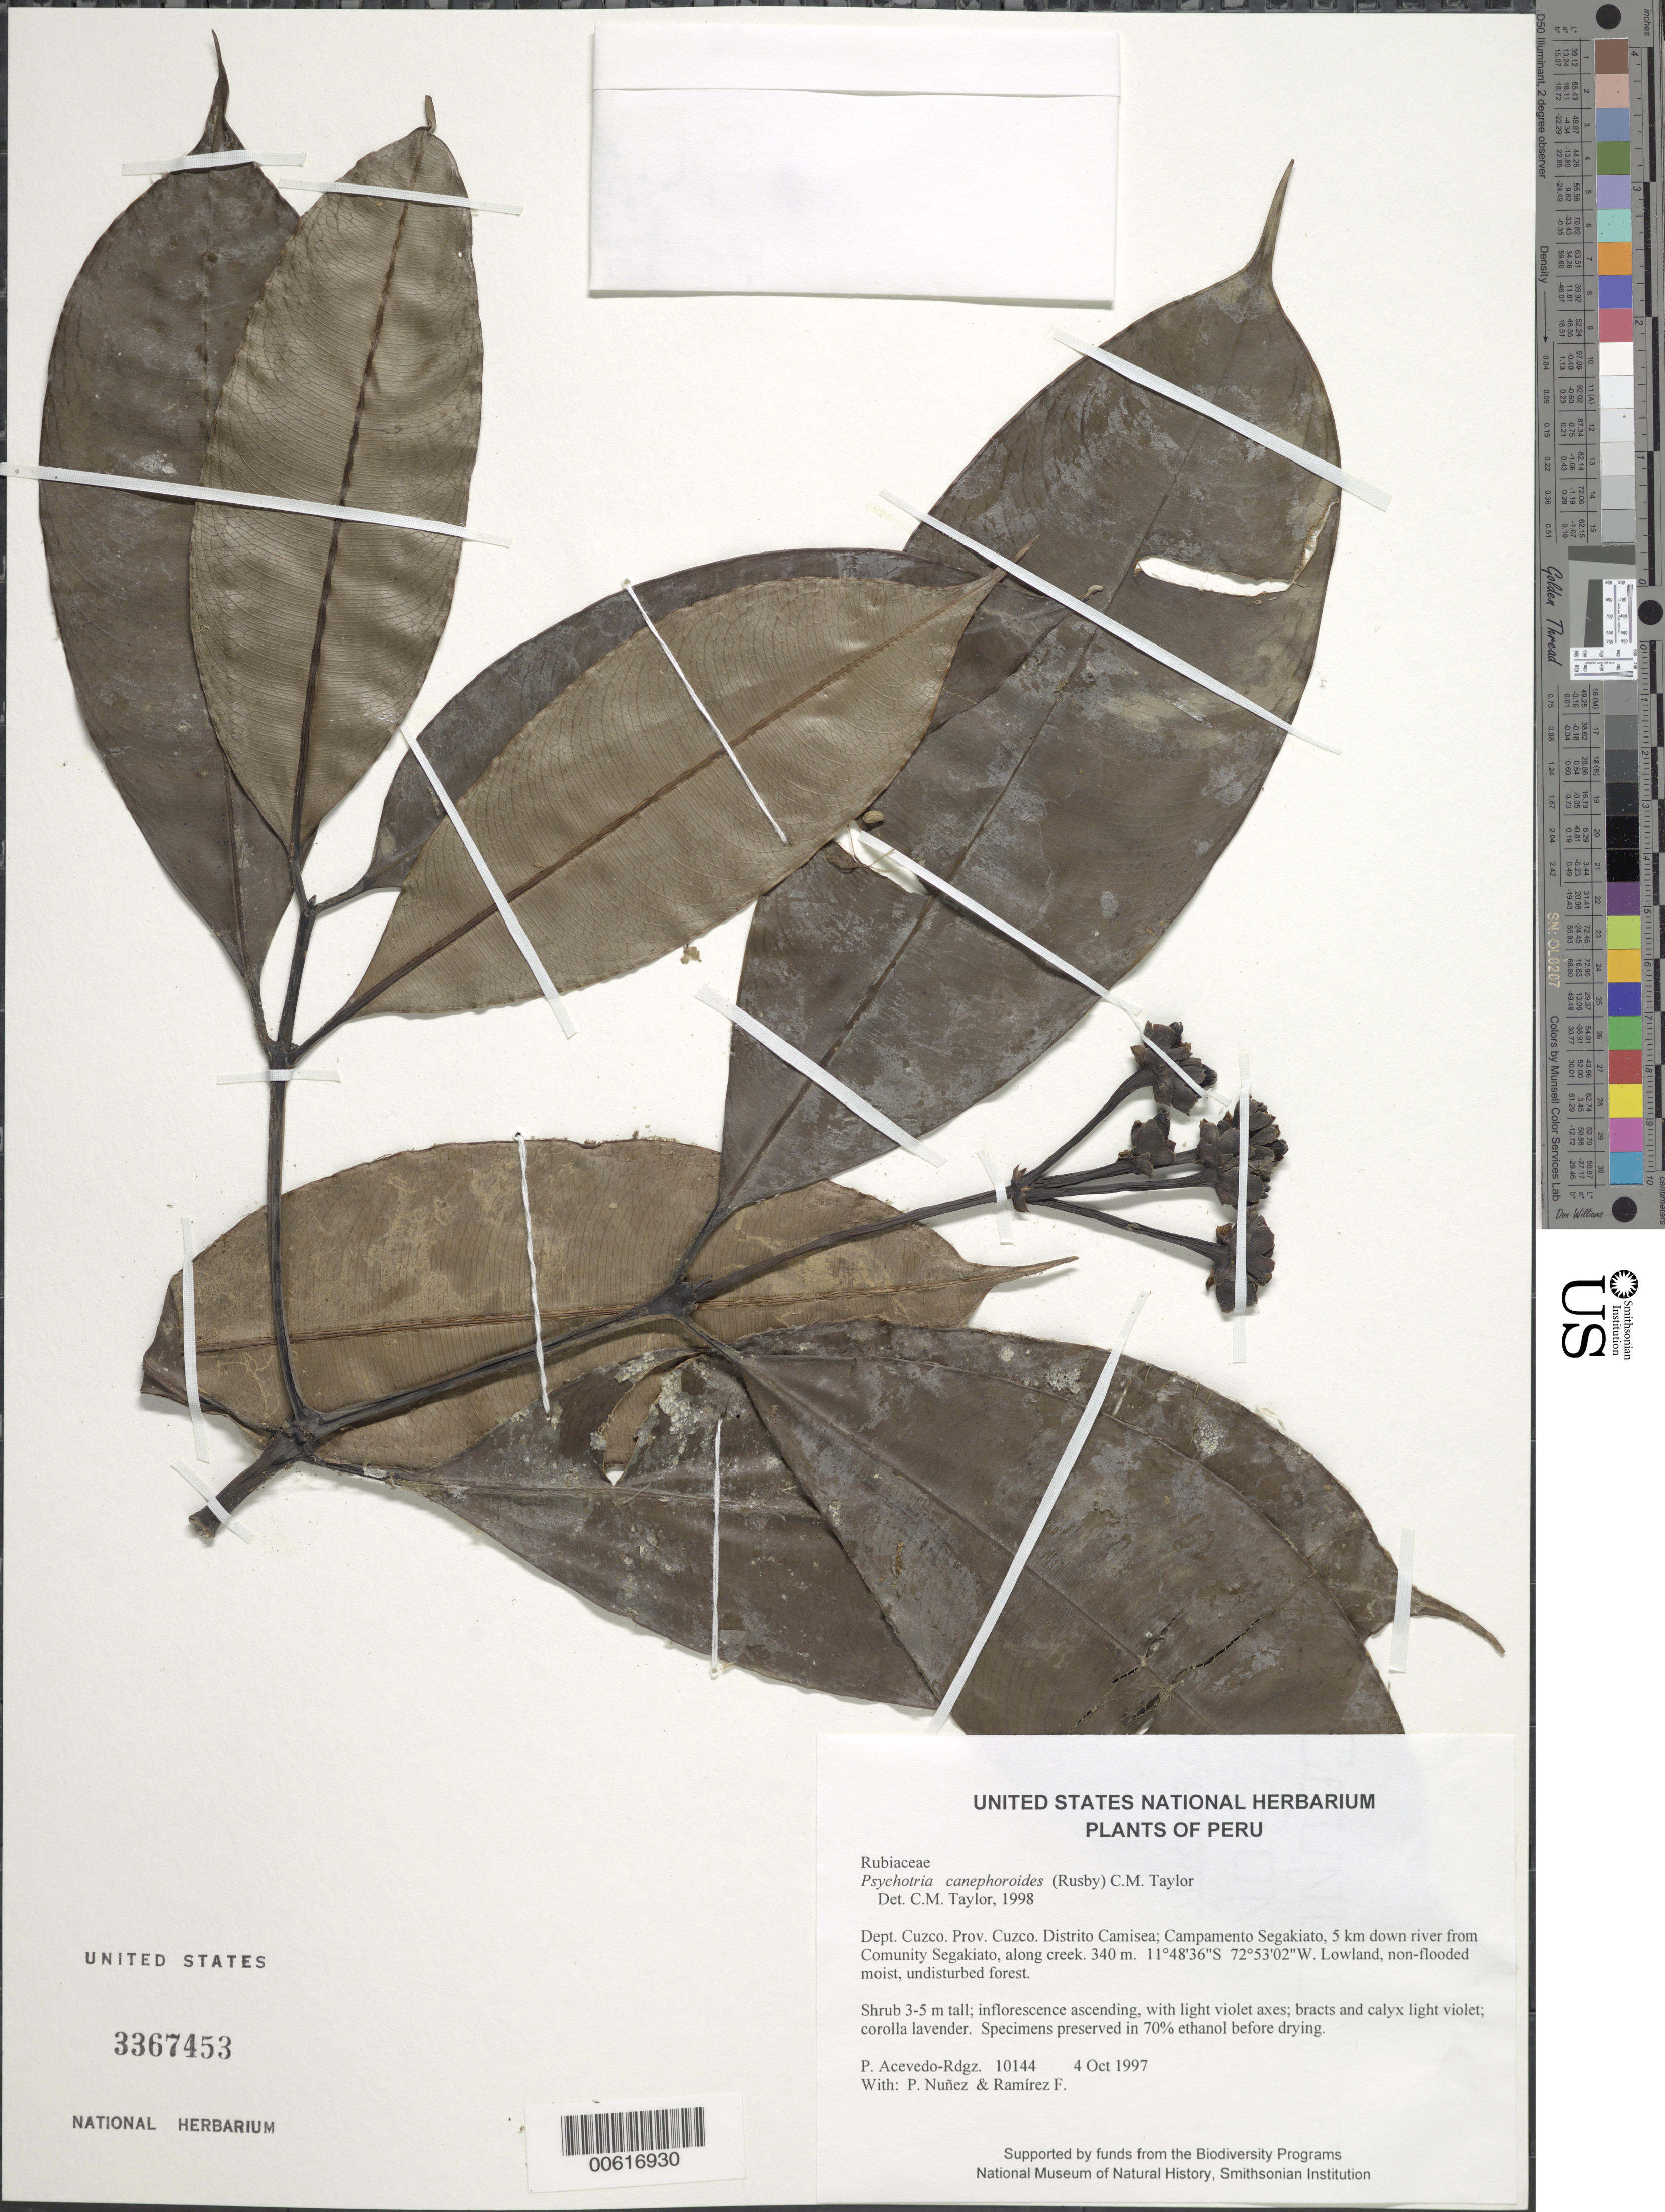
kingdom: Plantae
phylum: Tracheophyta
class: Magnoliopsida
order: Gentianales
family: Rubiaceae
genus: Psychotria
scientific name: Psychotria canephoroides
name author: (Rusby) C.M. Taylor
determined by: Taylor, Charlotte M.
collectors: P. Acevedo-Rodr., P. Nuñez V. & F. Ramirez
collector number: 10144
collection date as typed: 04 Oct 1997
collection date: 1997-10-04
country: Peru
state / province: Cusco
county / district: Cusco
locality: Distrito Camisea; Campamento Segakiato, 5 km down river from Comunity Segakiato, along creek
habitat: Lowland, non-flooded moist, undisturbed forest.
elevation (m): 340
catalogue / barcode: US 3367453